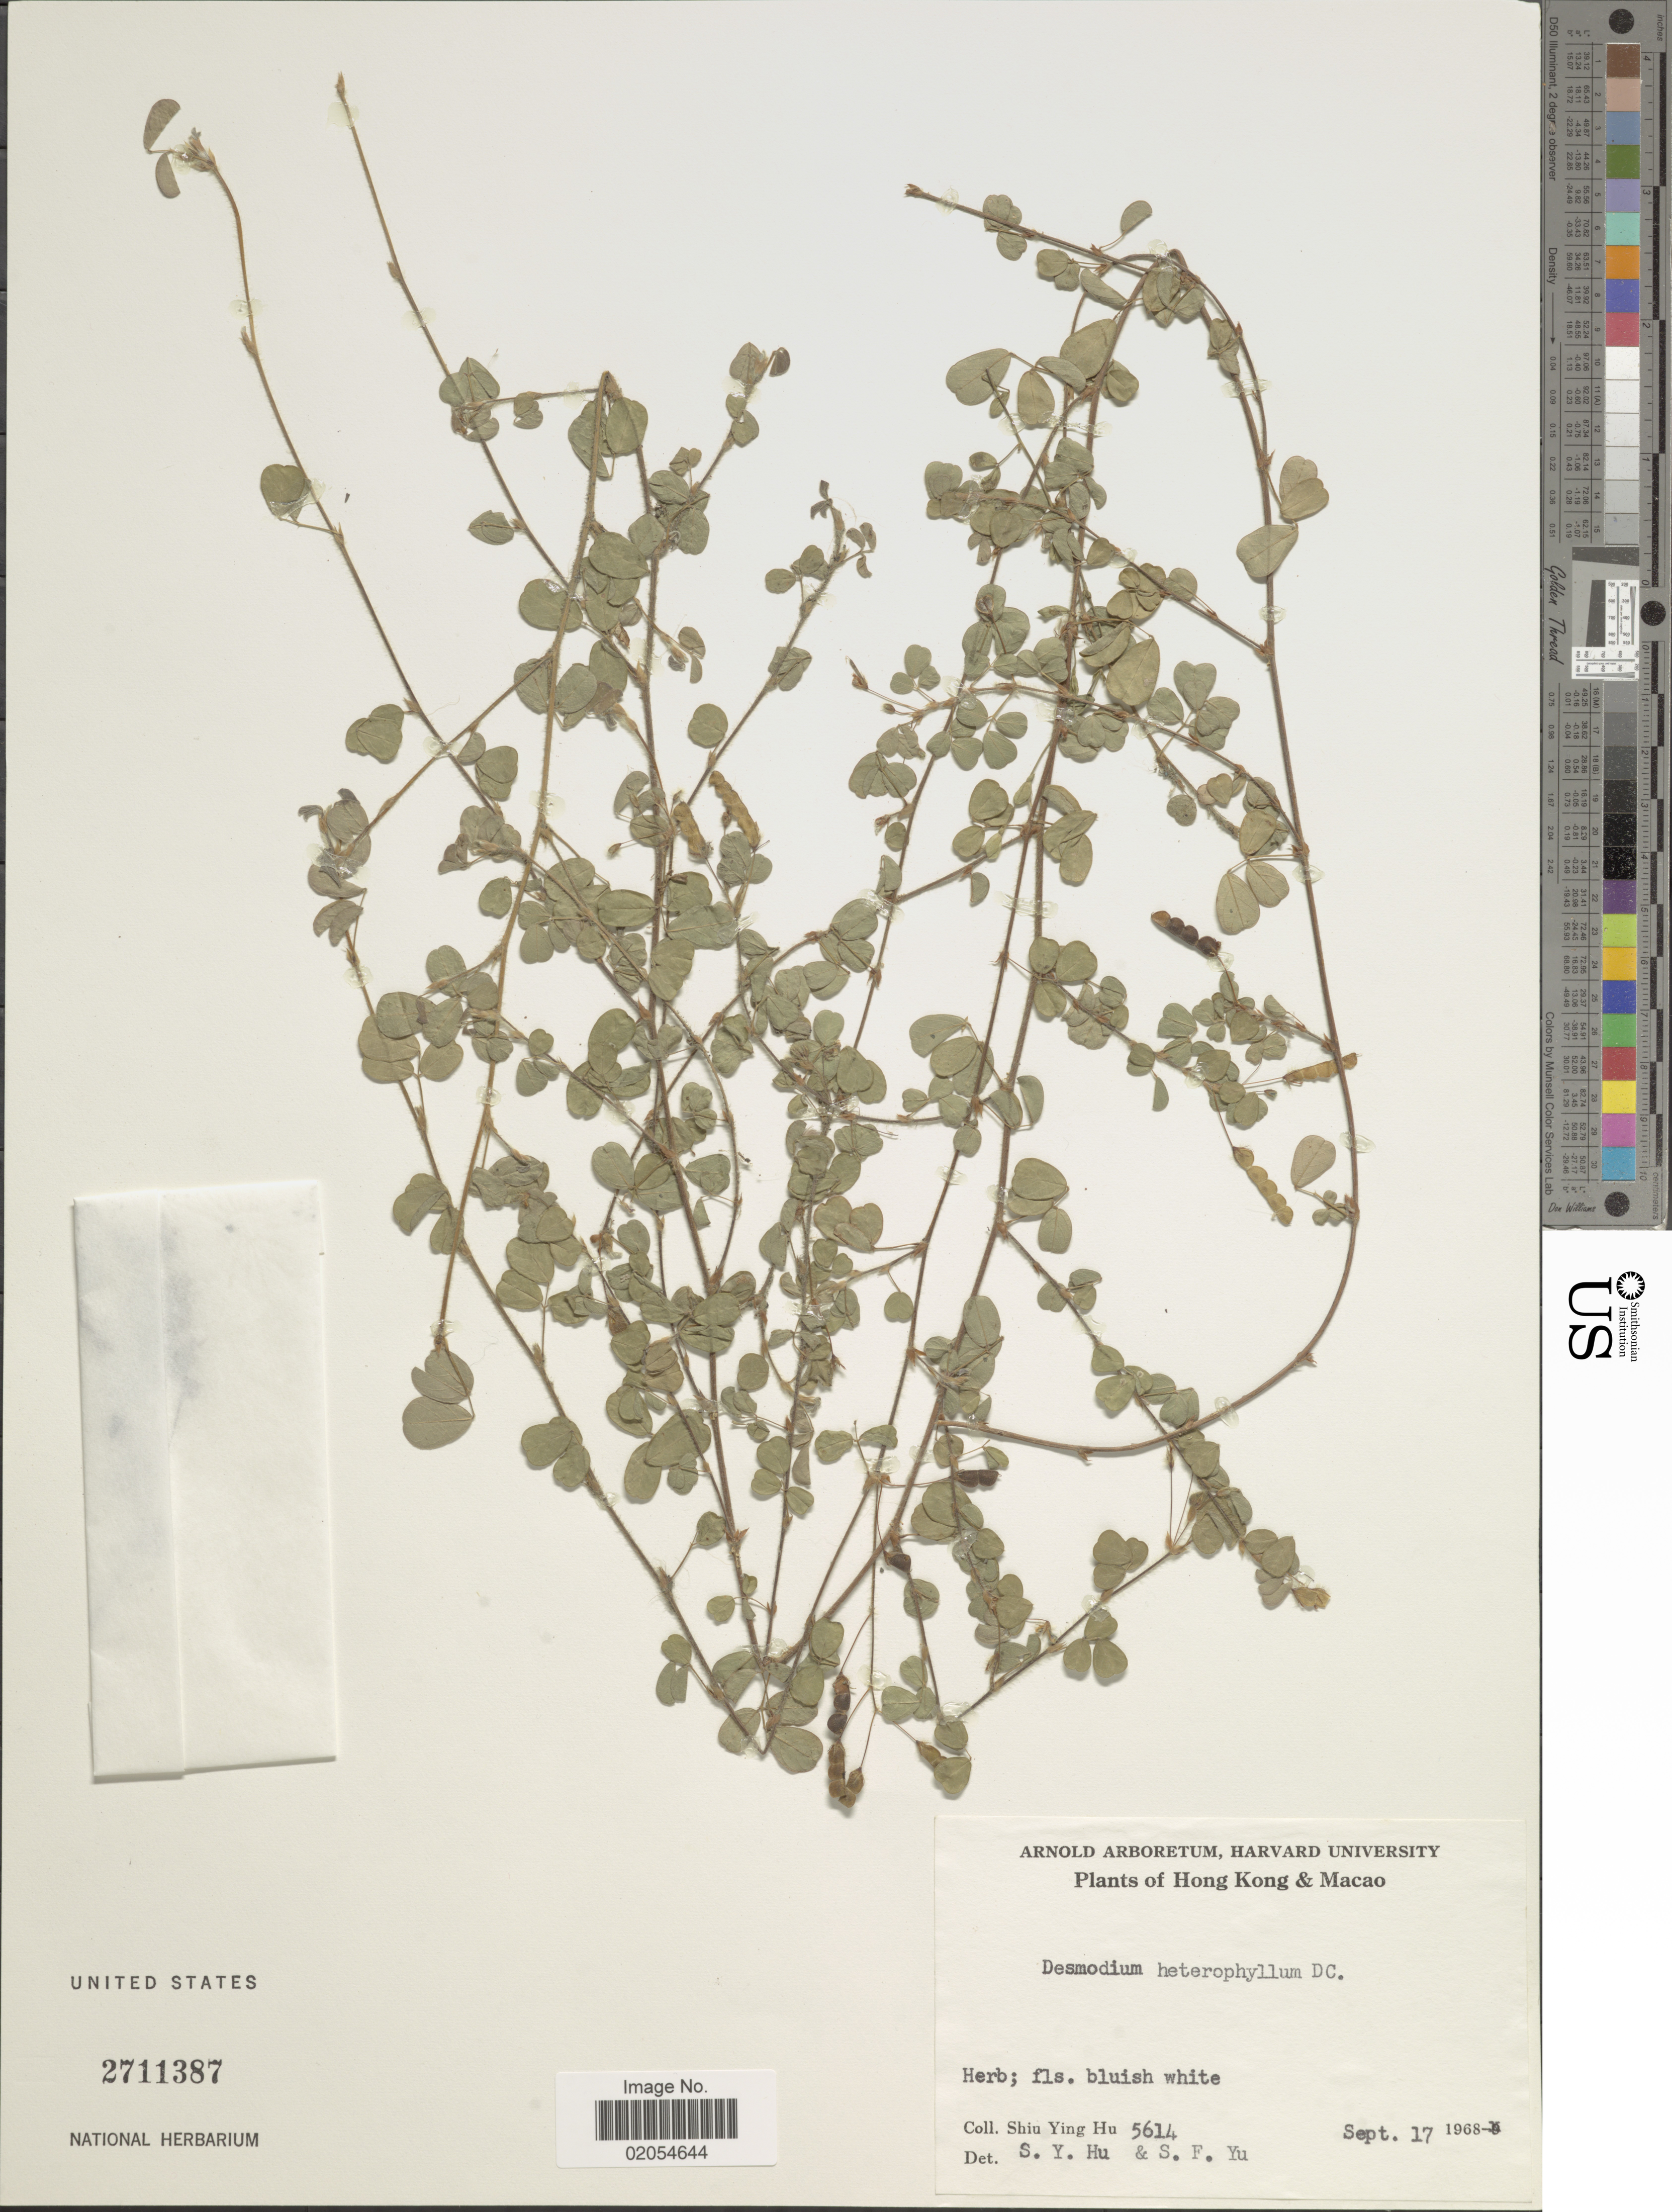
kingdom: Plantae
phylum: Tracheophyta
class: Magnoliopsida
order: Fabales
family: Fabaceae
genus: Grona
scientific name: Grona heterophylla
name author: (Willd.) H. Ohashi & K. Ohashi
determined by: Strong, Mark T., (BOT), Smithsonian Institution - National Museum of Natural History (UNITED STATES)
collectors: S. Y. Hu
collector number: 5614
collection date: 1968-09-17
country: China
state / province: Hong Kong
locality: Macao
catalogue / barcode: US 2711387